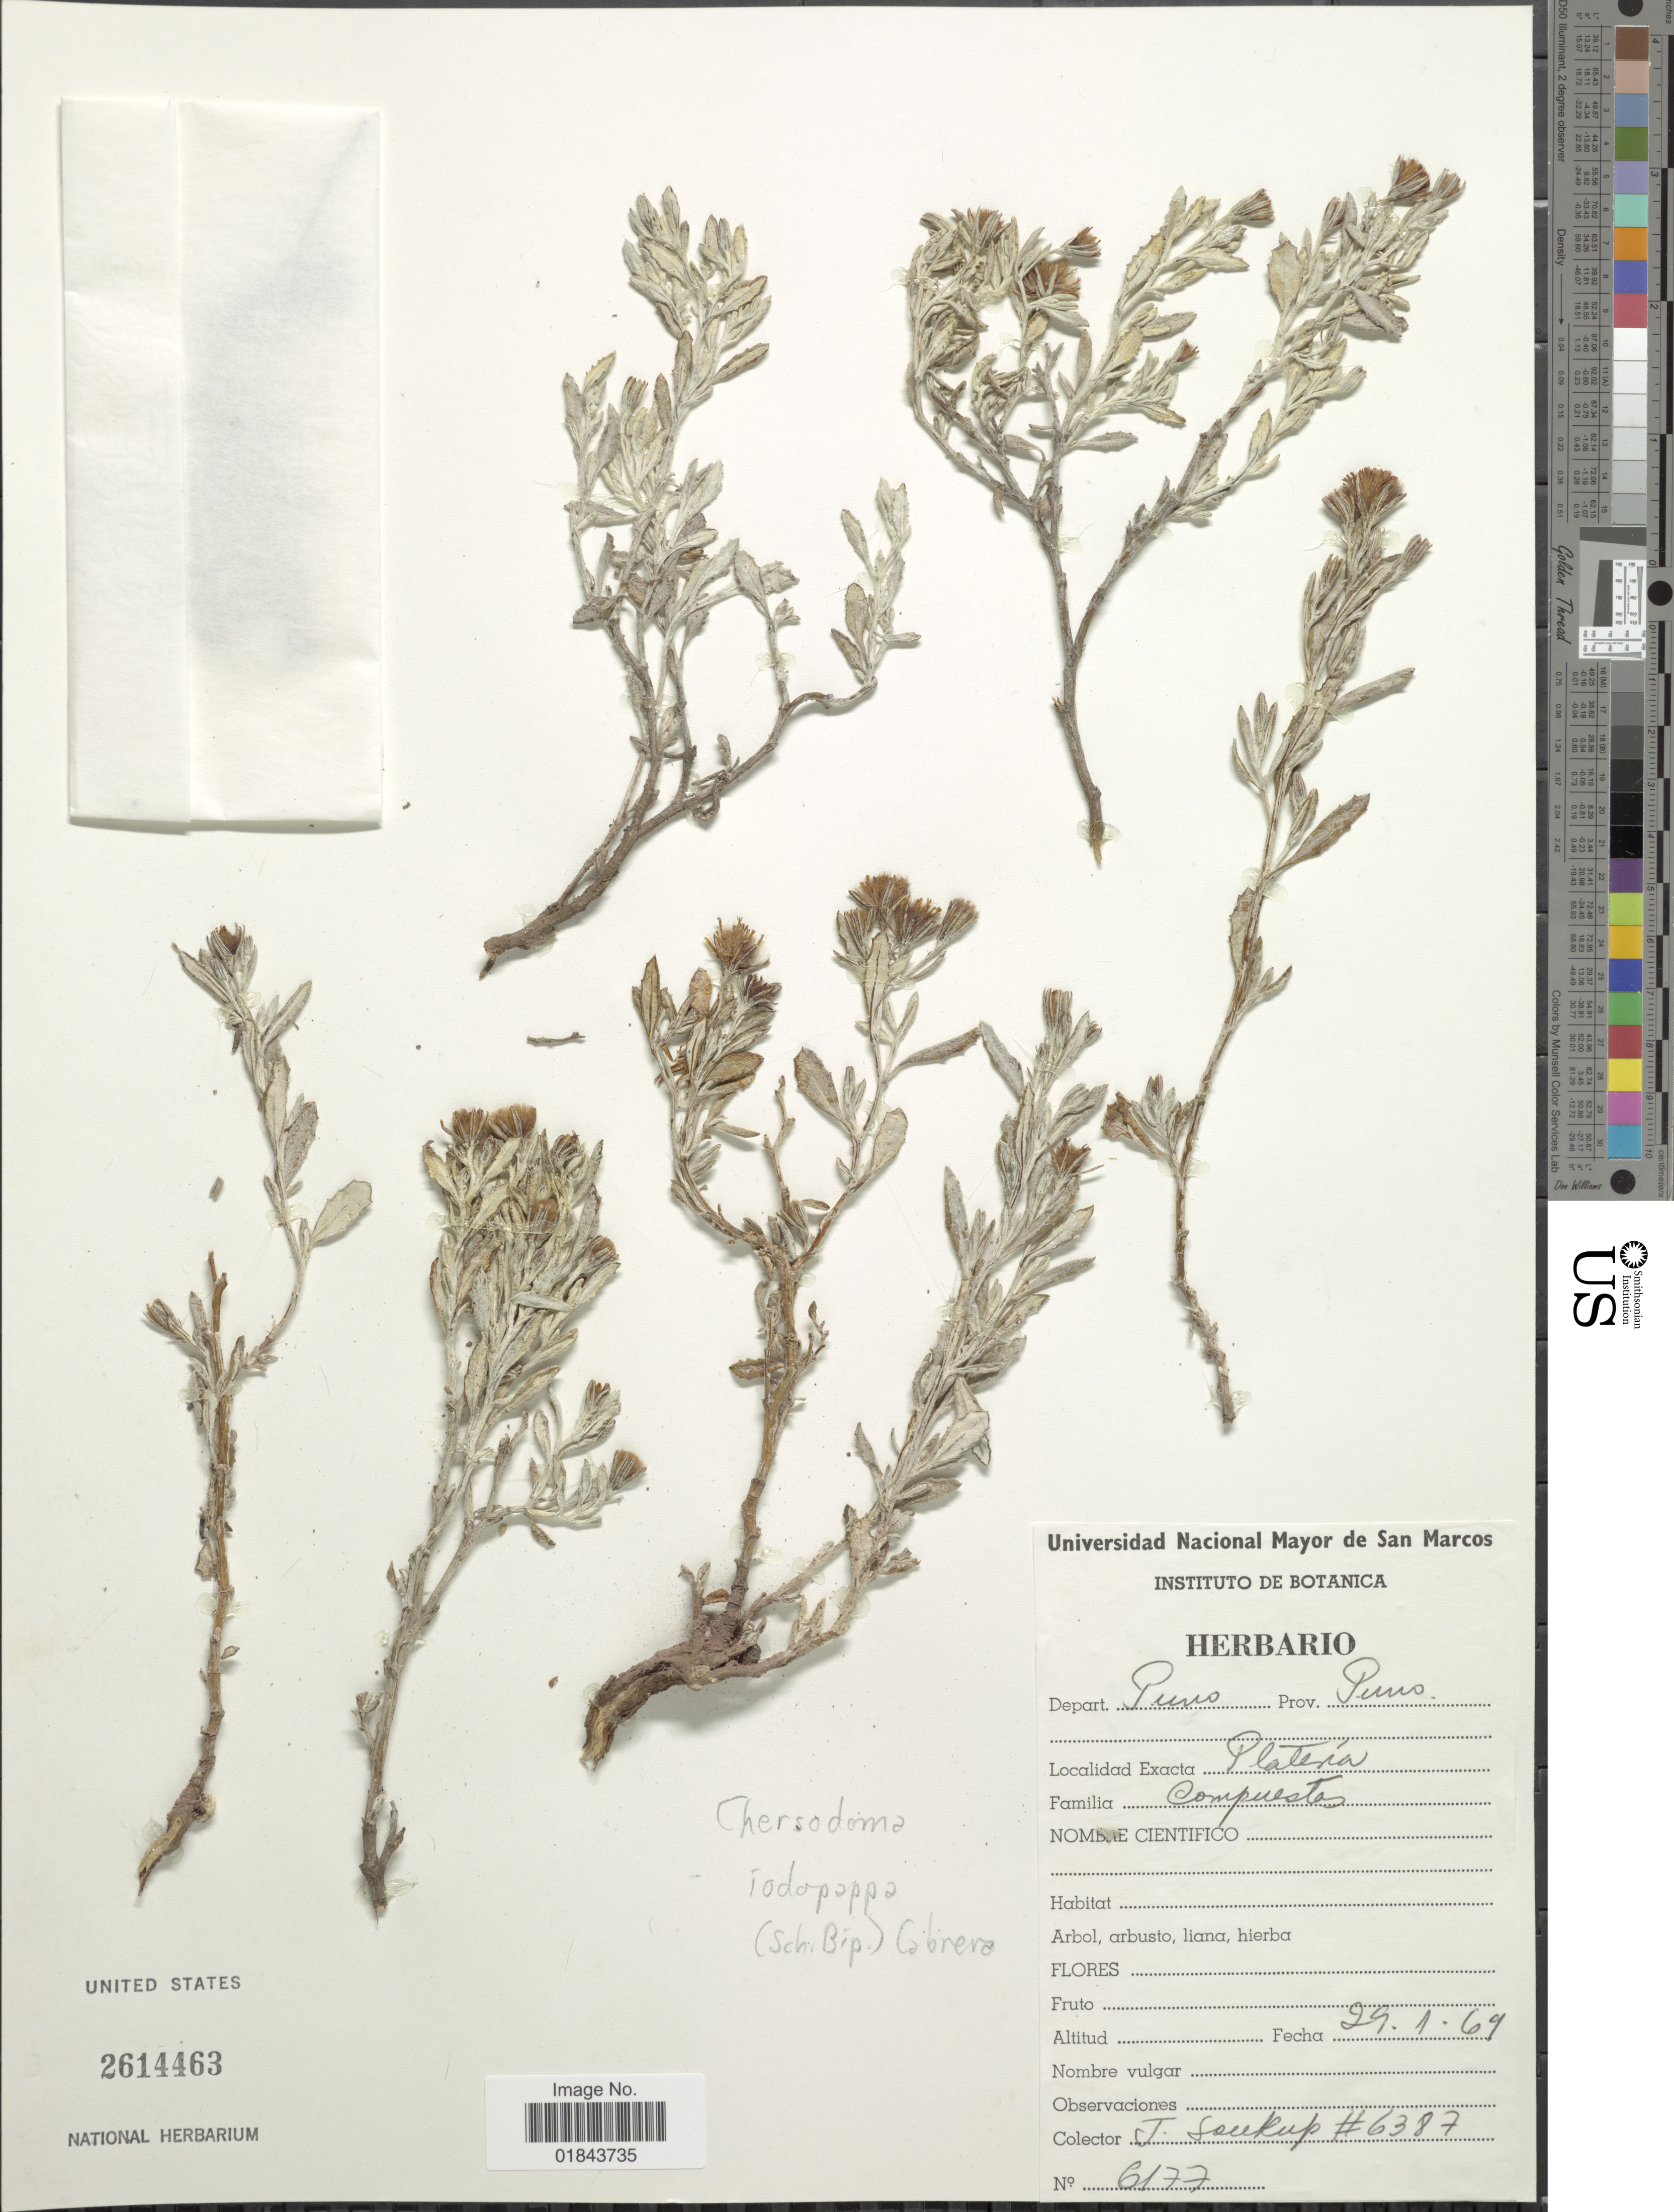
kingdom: Plantae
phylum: Tracheophyta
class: Magnoliopsida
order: Asterales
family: Asteraceae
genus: Chersodoma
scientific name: Chersodoma jodopappa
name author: (Sch. Bip.) Cabrera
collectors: J. Soukup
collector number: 6387/6177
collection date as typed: Transcribed d/m/y: 29/1/69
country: Peru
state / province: Puno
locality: Plateria, Prov. Puno, Depart. Puno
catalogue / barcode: US 2614463